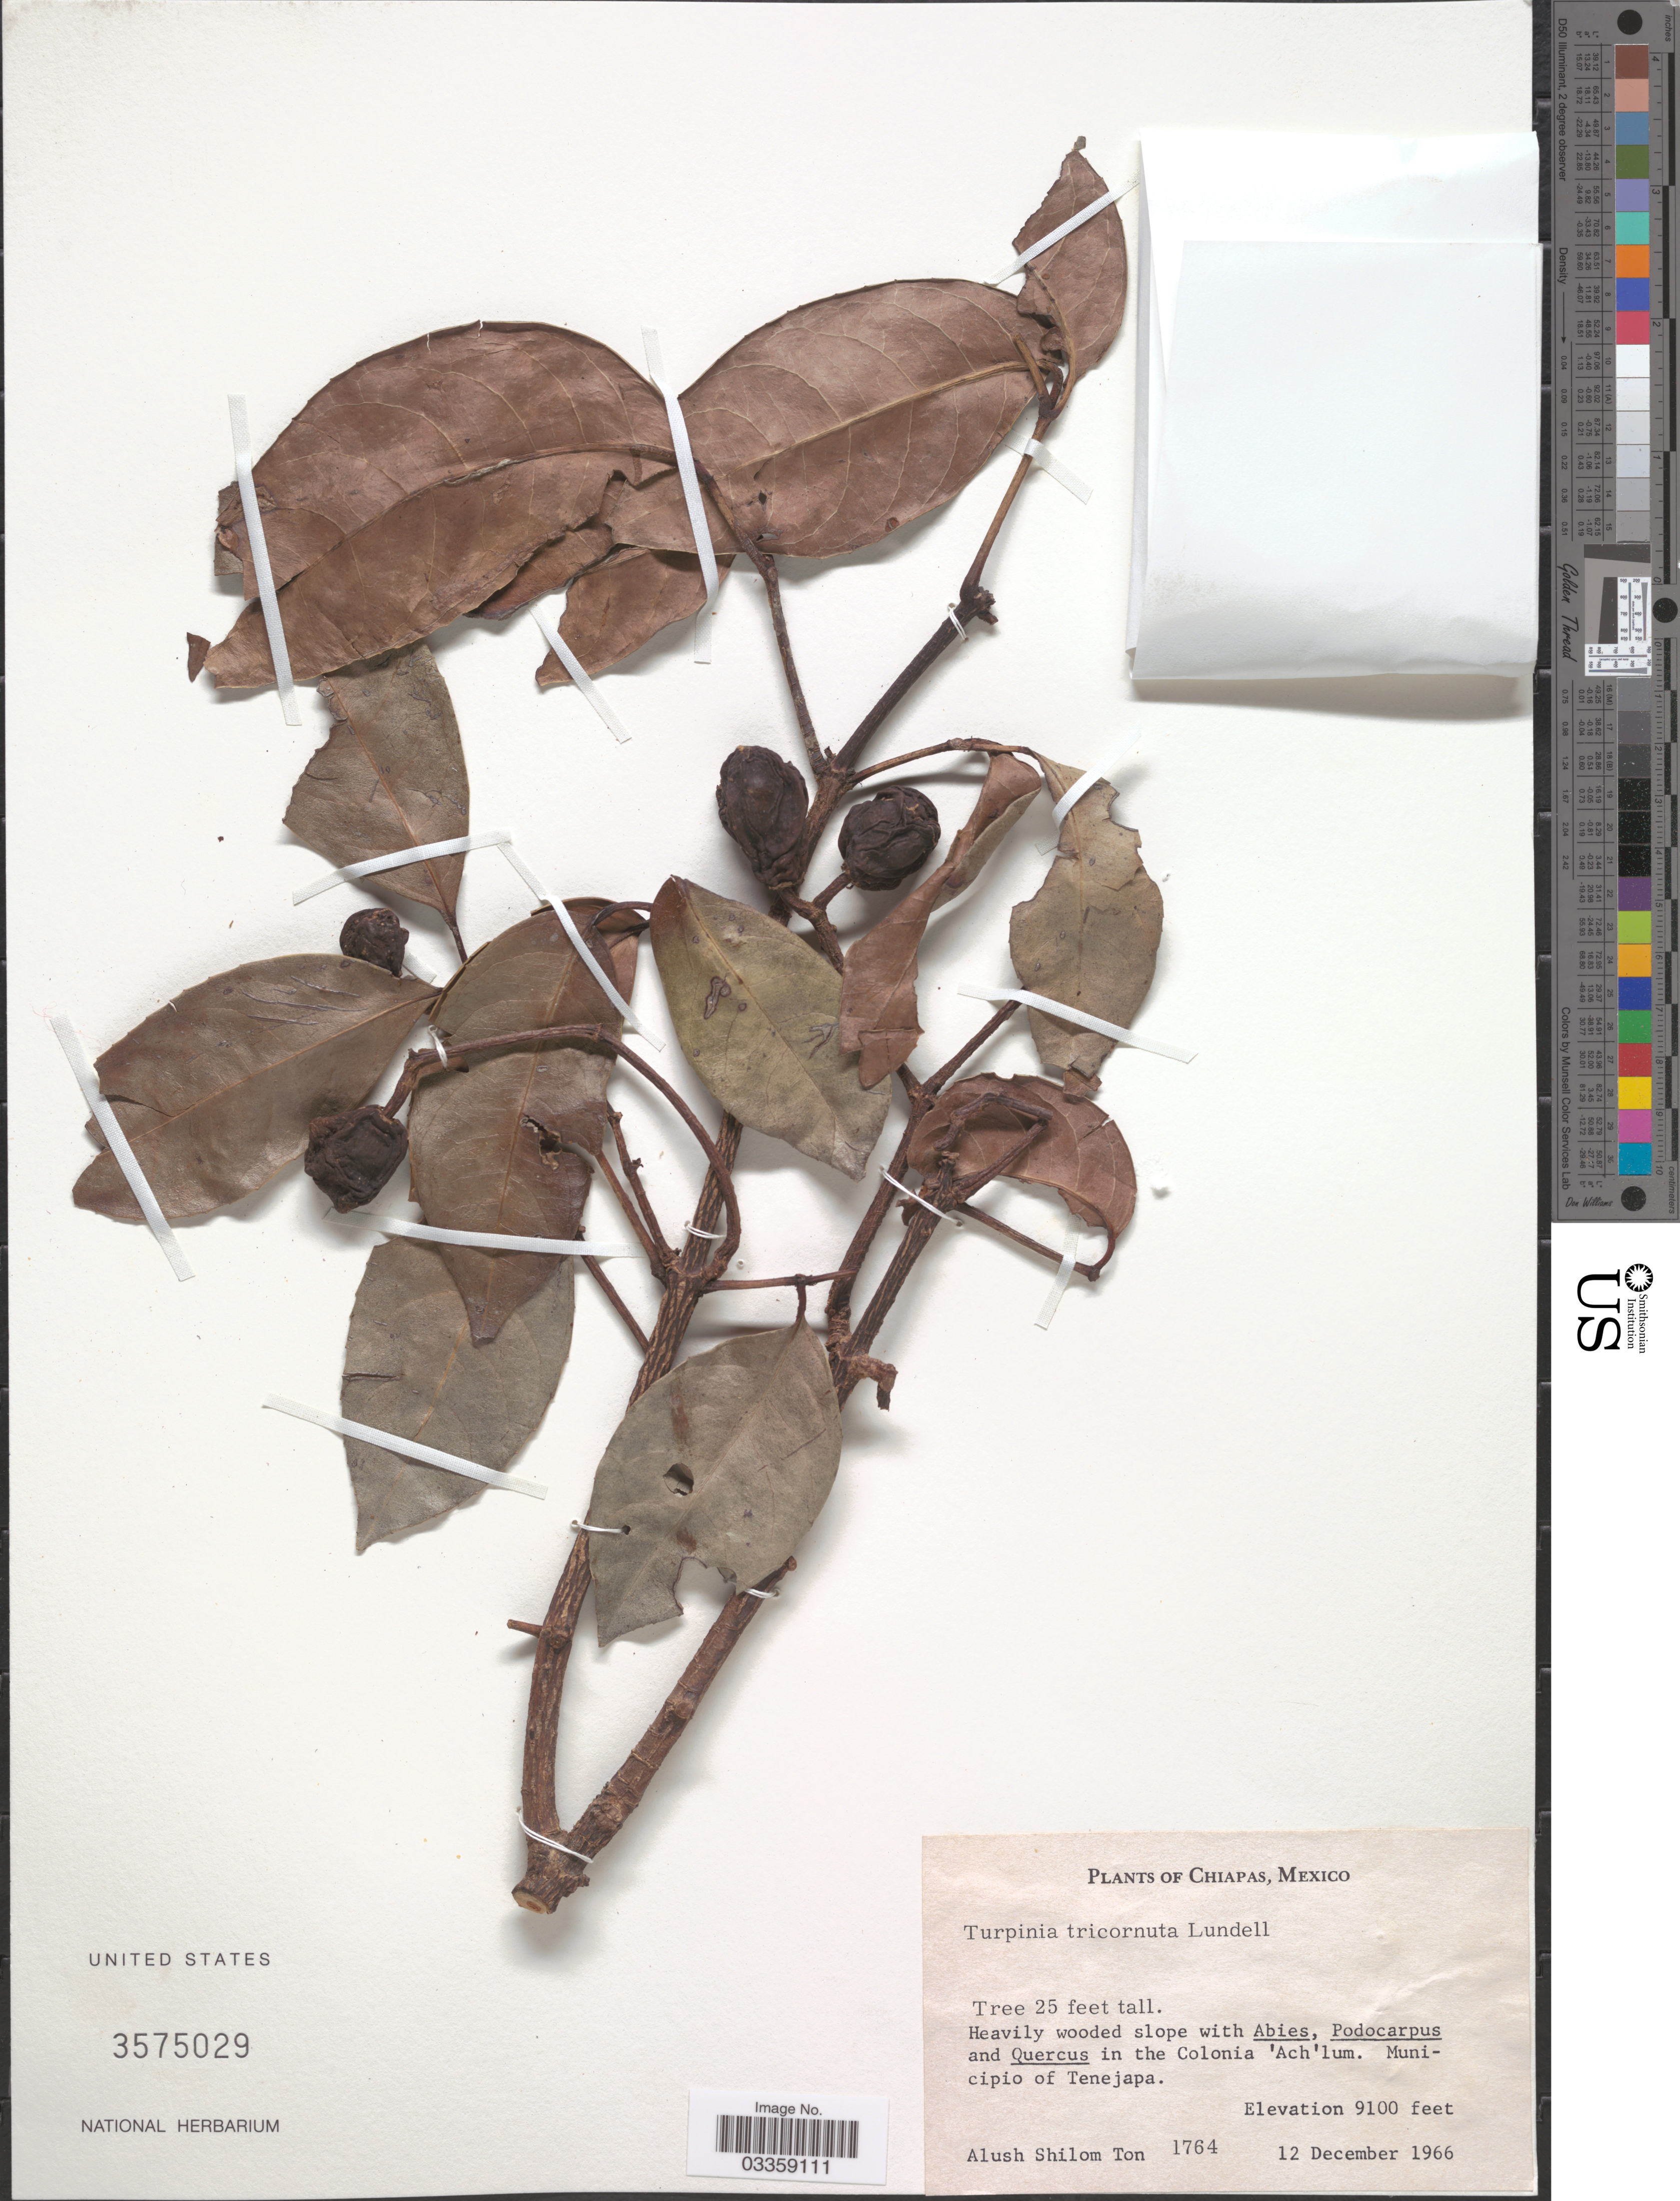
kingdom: Plantae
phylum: Tracheophyta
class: Magnoliopsida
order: Crossosomatales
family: Staphyleaceae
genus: Turpinia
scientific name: Turpinia tricornuta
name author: Lundell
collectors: A. S. Ton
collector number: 1765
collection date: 1966-12-12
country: Mexico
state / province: Chiapas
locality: In the Colonia 'Ach'lum. Municipio of Tenejapa.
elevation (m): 2774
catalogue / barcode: US 3575029